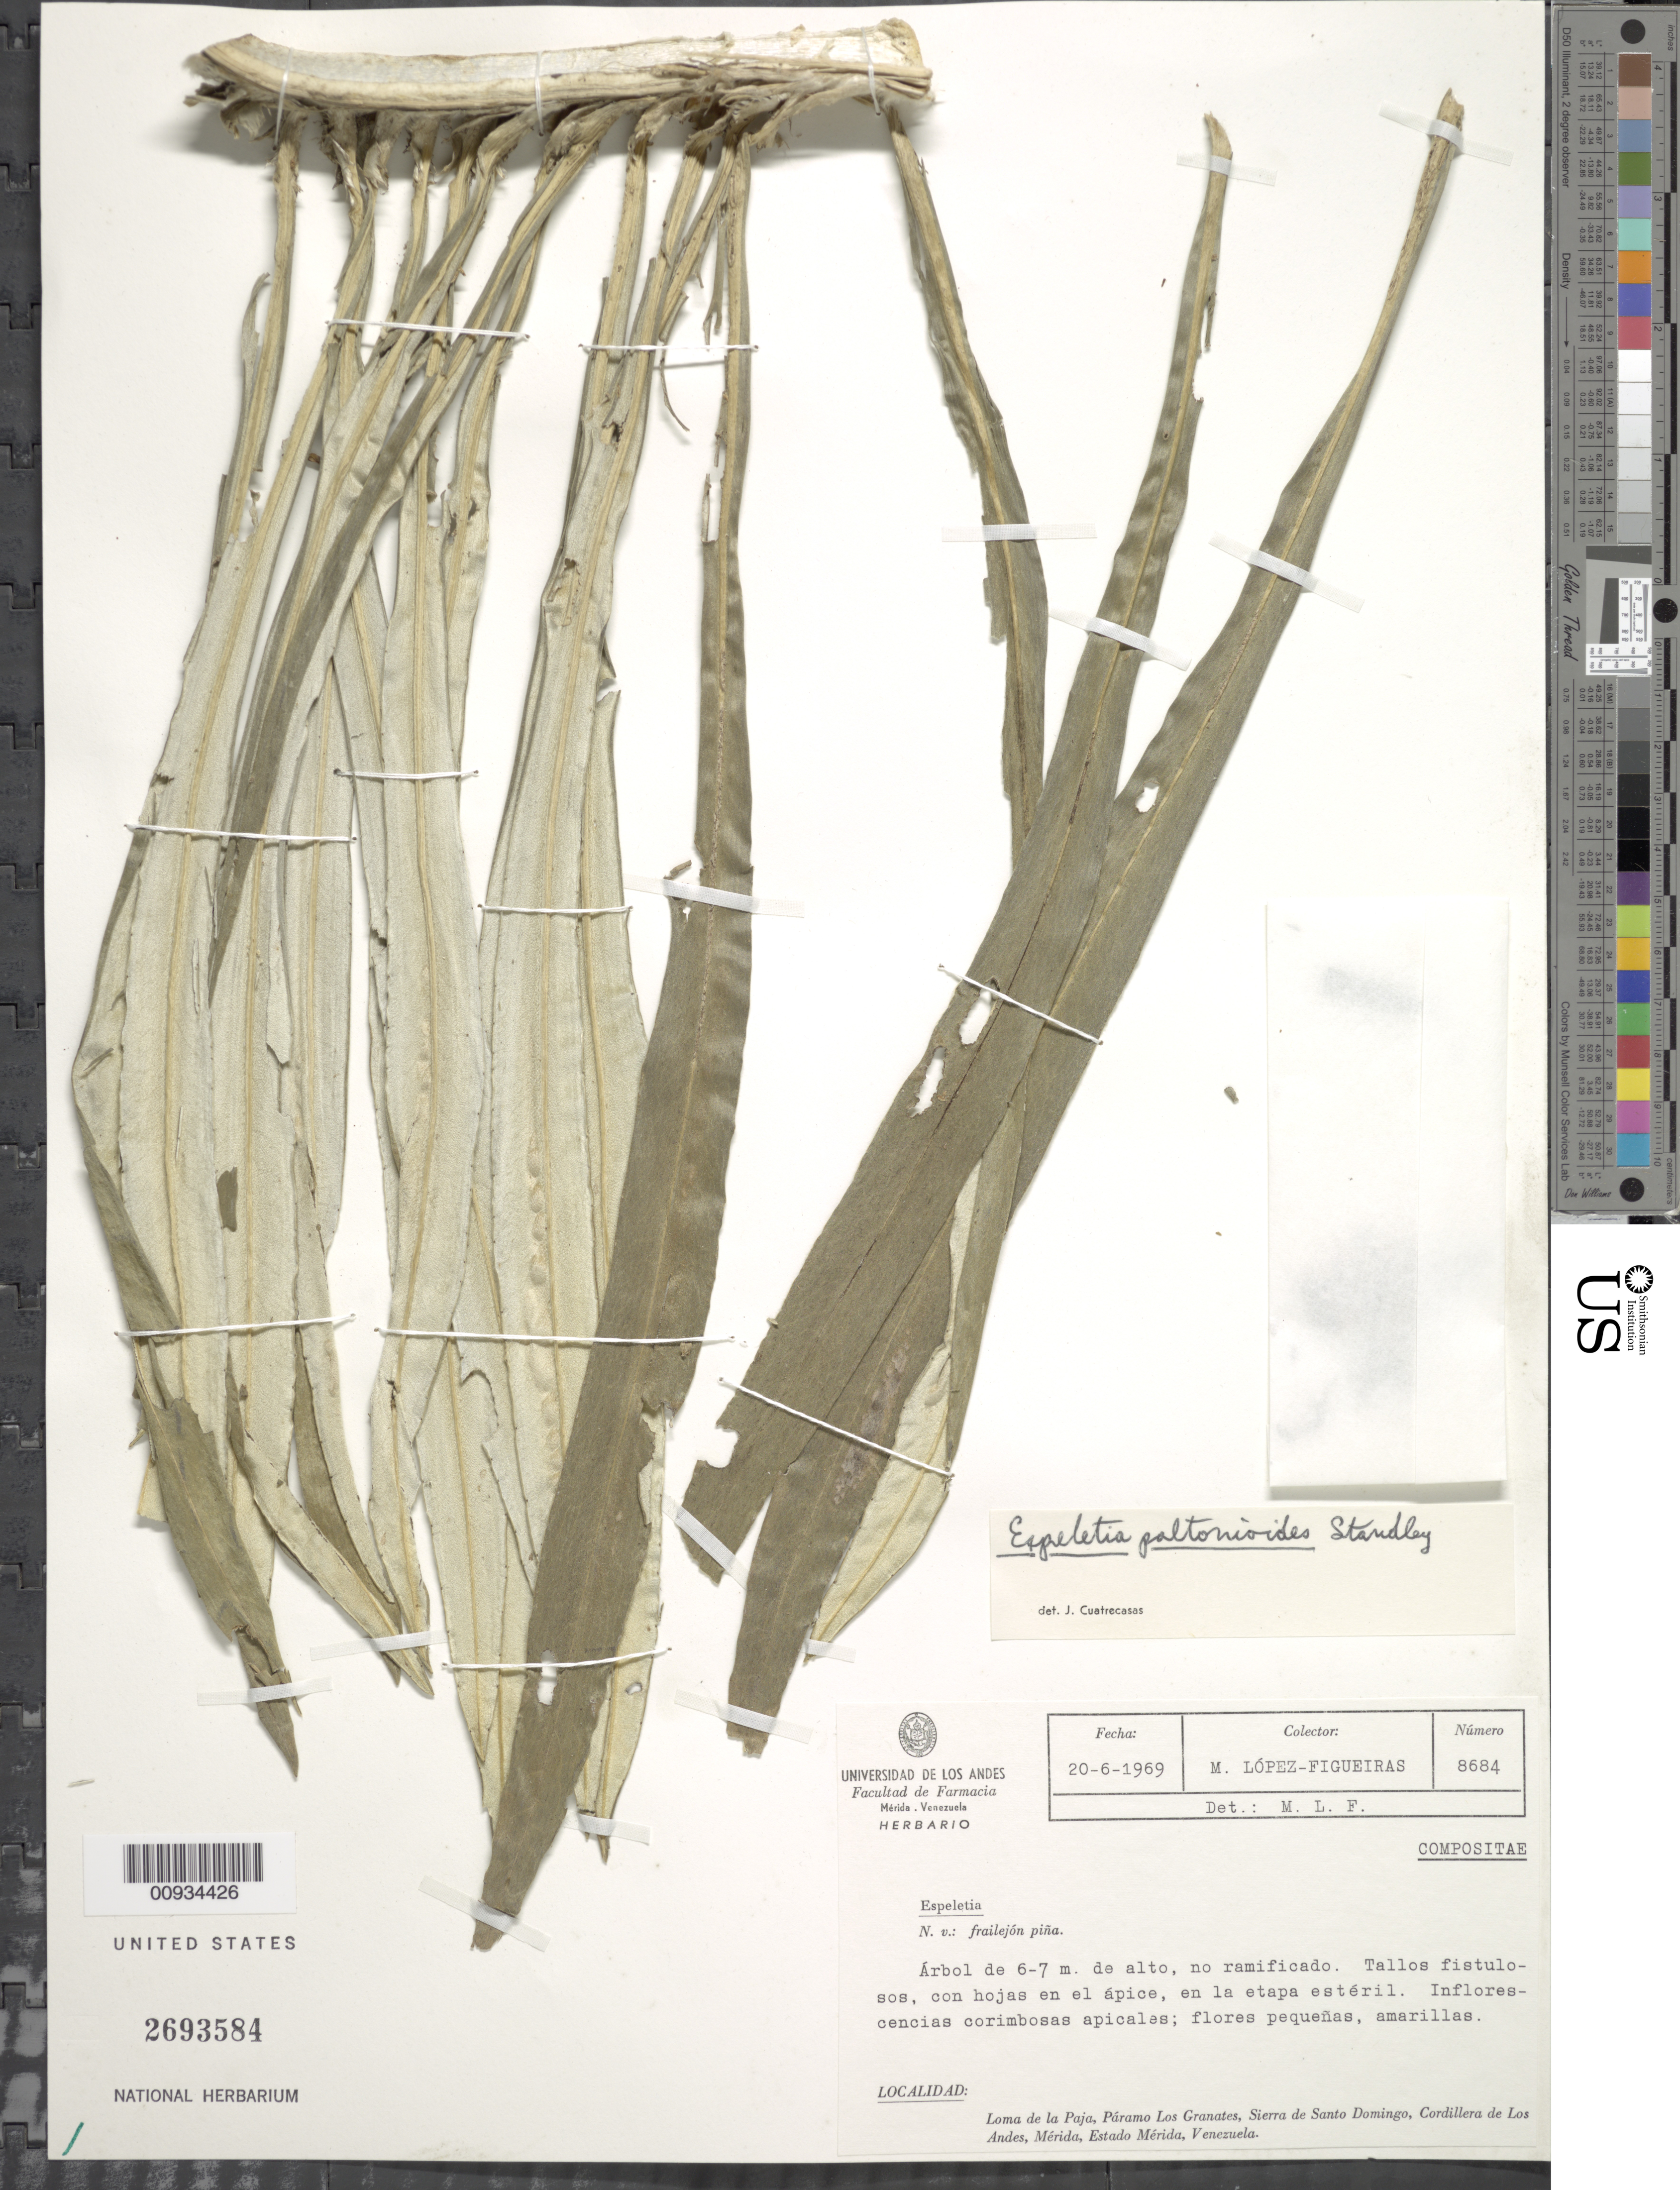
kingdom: Plantae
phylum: Tracheophyta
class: Magnoliopsida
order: Asterales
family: Asteraceae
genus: Ruilopezia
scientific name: Ruilopezia paltonioides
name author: (Standl.) Cuatrec.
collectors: M. López Figueiras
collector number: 8684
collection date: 1969-06-20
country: Venezuela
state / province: Mérida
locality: Loma de la Paja, Paramo Los Granates, Sierra de Santo Domingo, Cordillera de Los Andes, Merida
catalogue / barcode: US 2693584